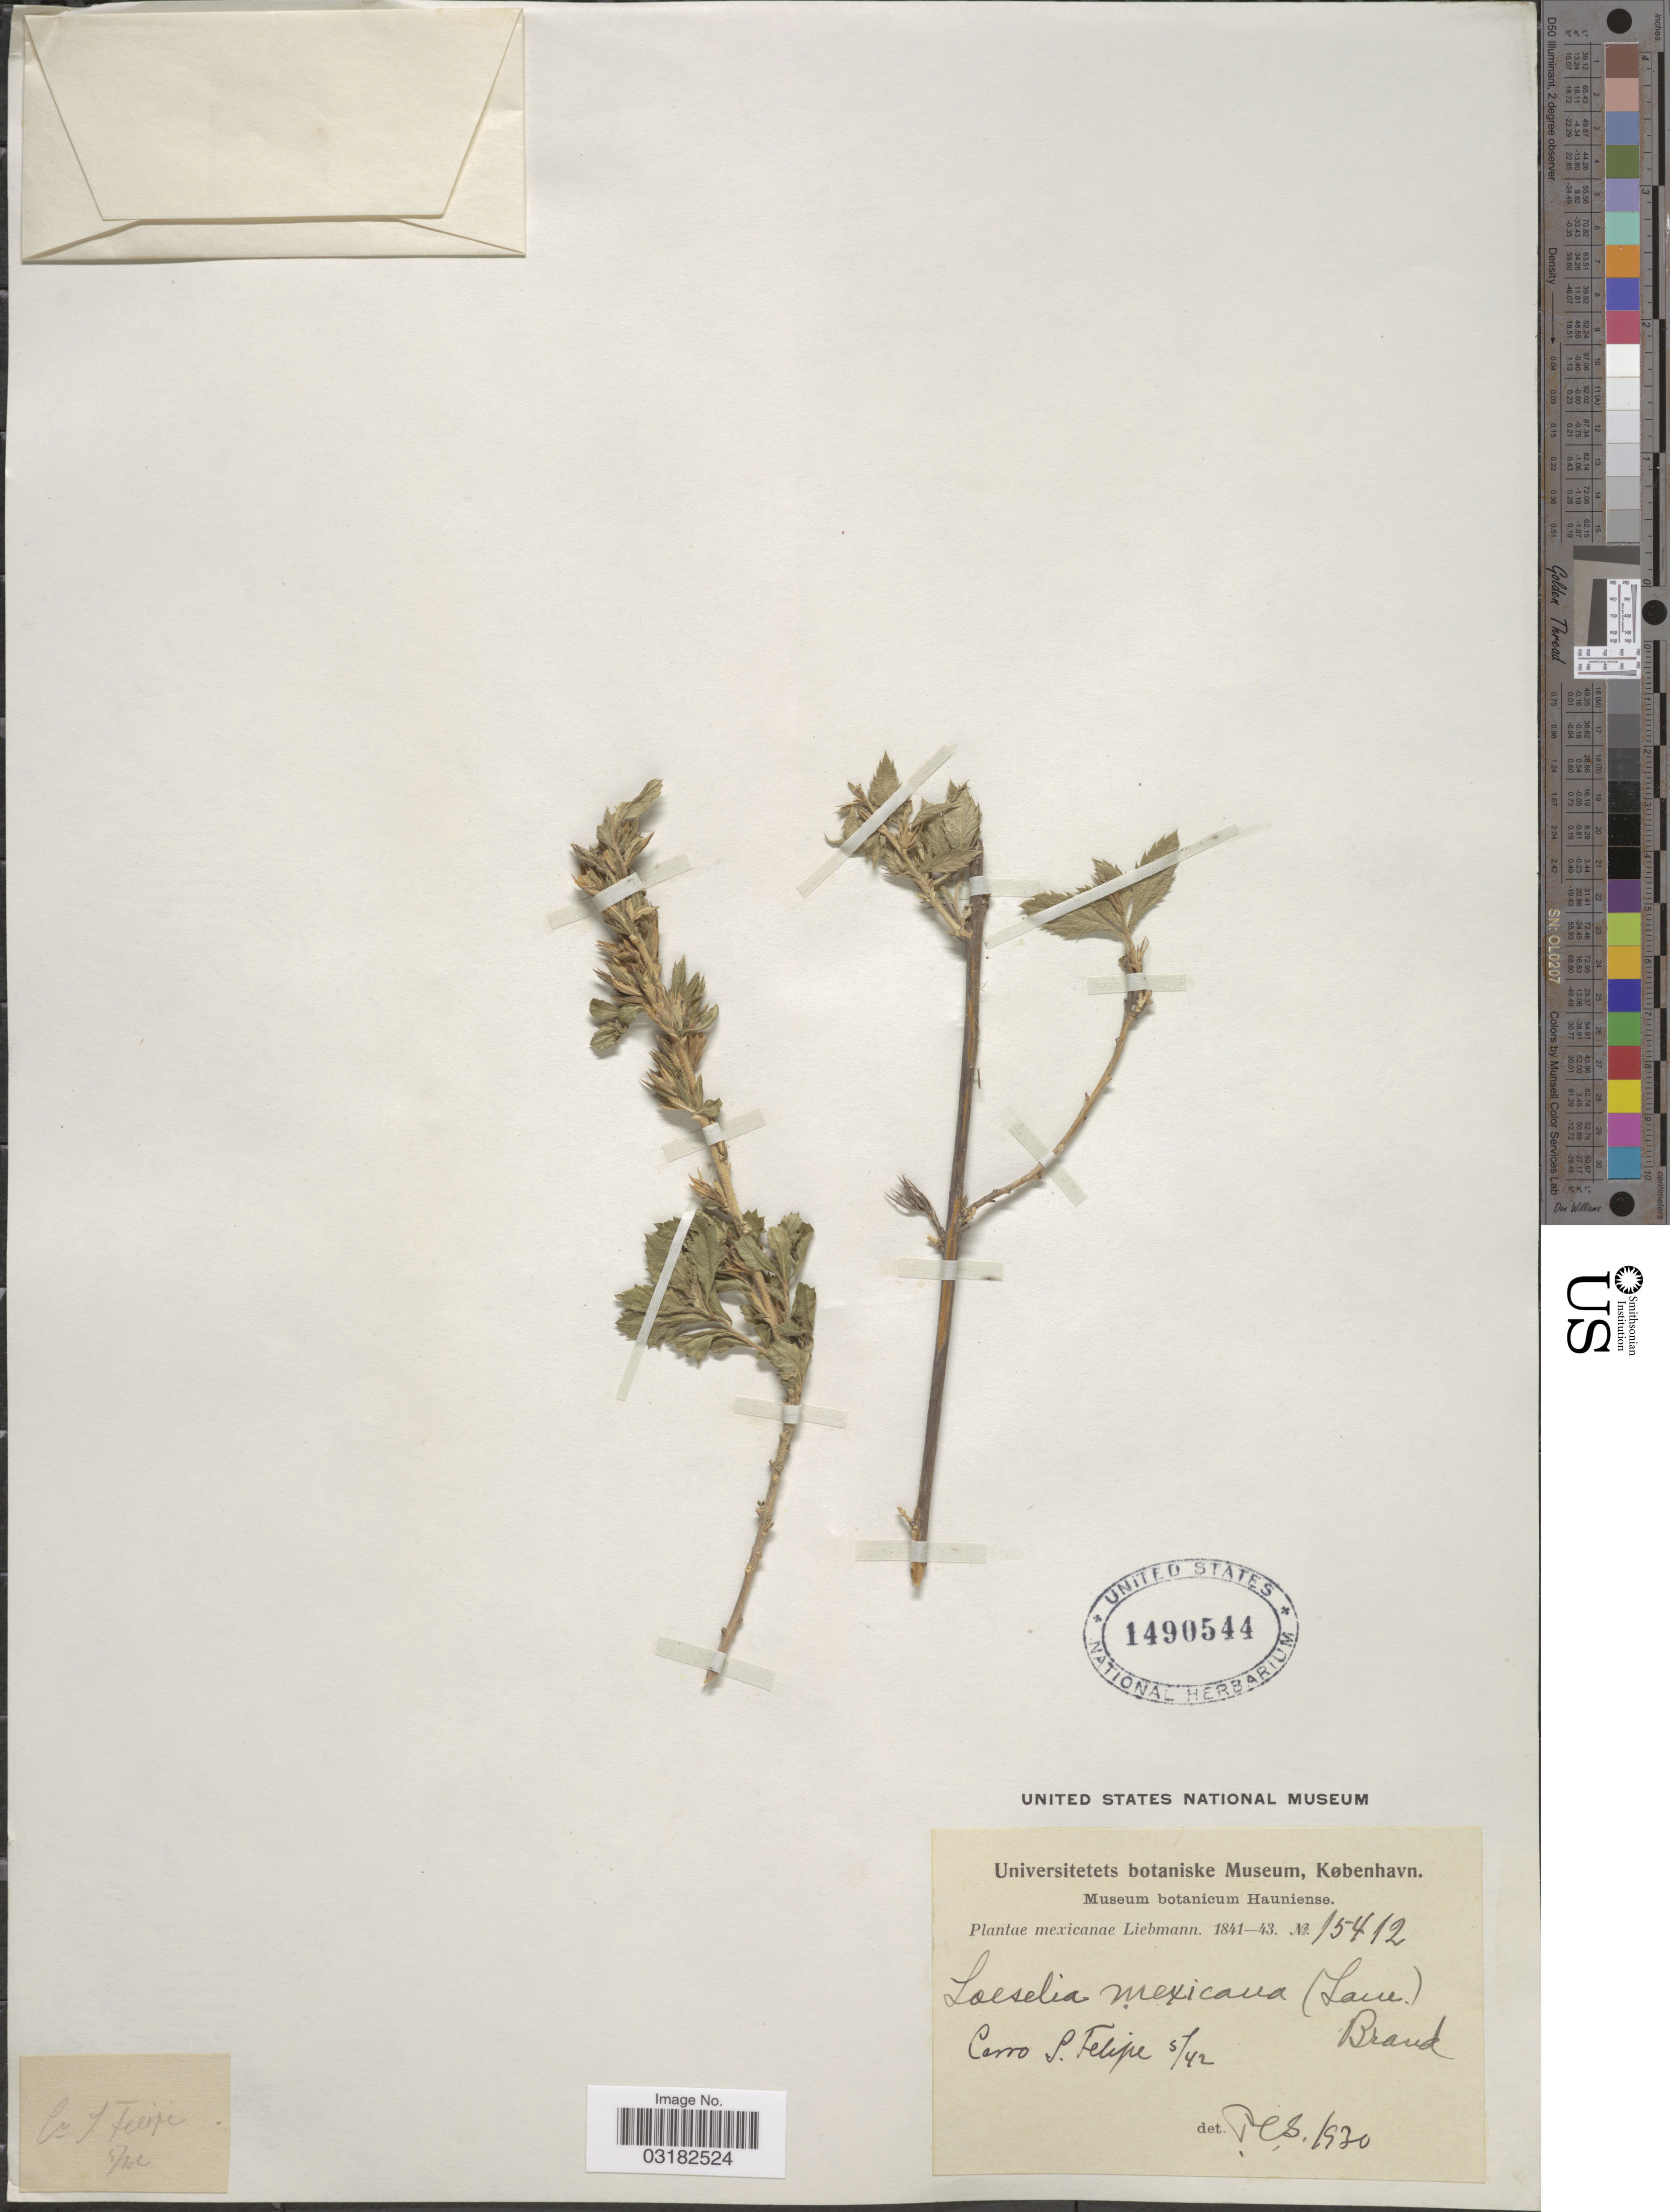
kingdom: Plantae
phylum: Tracheophyta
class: Magnoliopsida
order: Ericales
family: Polemoniaceae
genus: Loeselia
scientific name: Loeselia mexicana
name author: (Lam.) Brand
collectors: Liebmann, --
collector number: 15412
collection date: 1842-05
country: Mexico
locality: Cerro S. Felipe.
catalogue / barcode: US 1490544